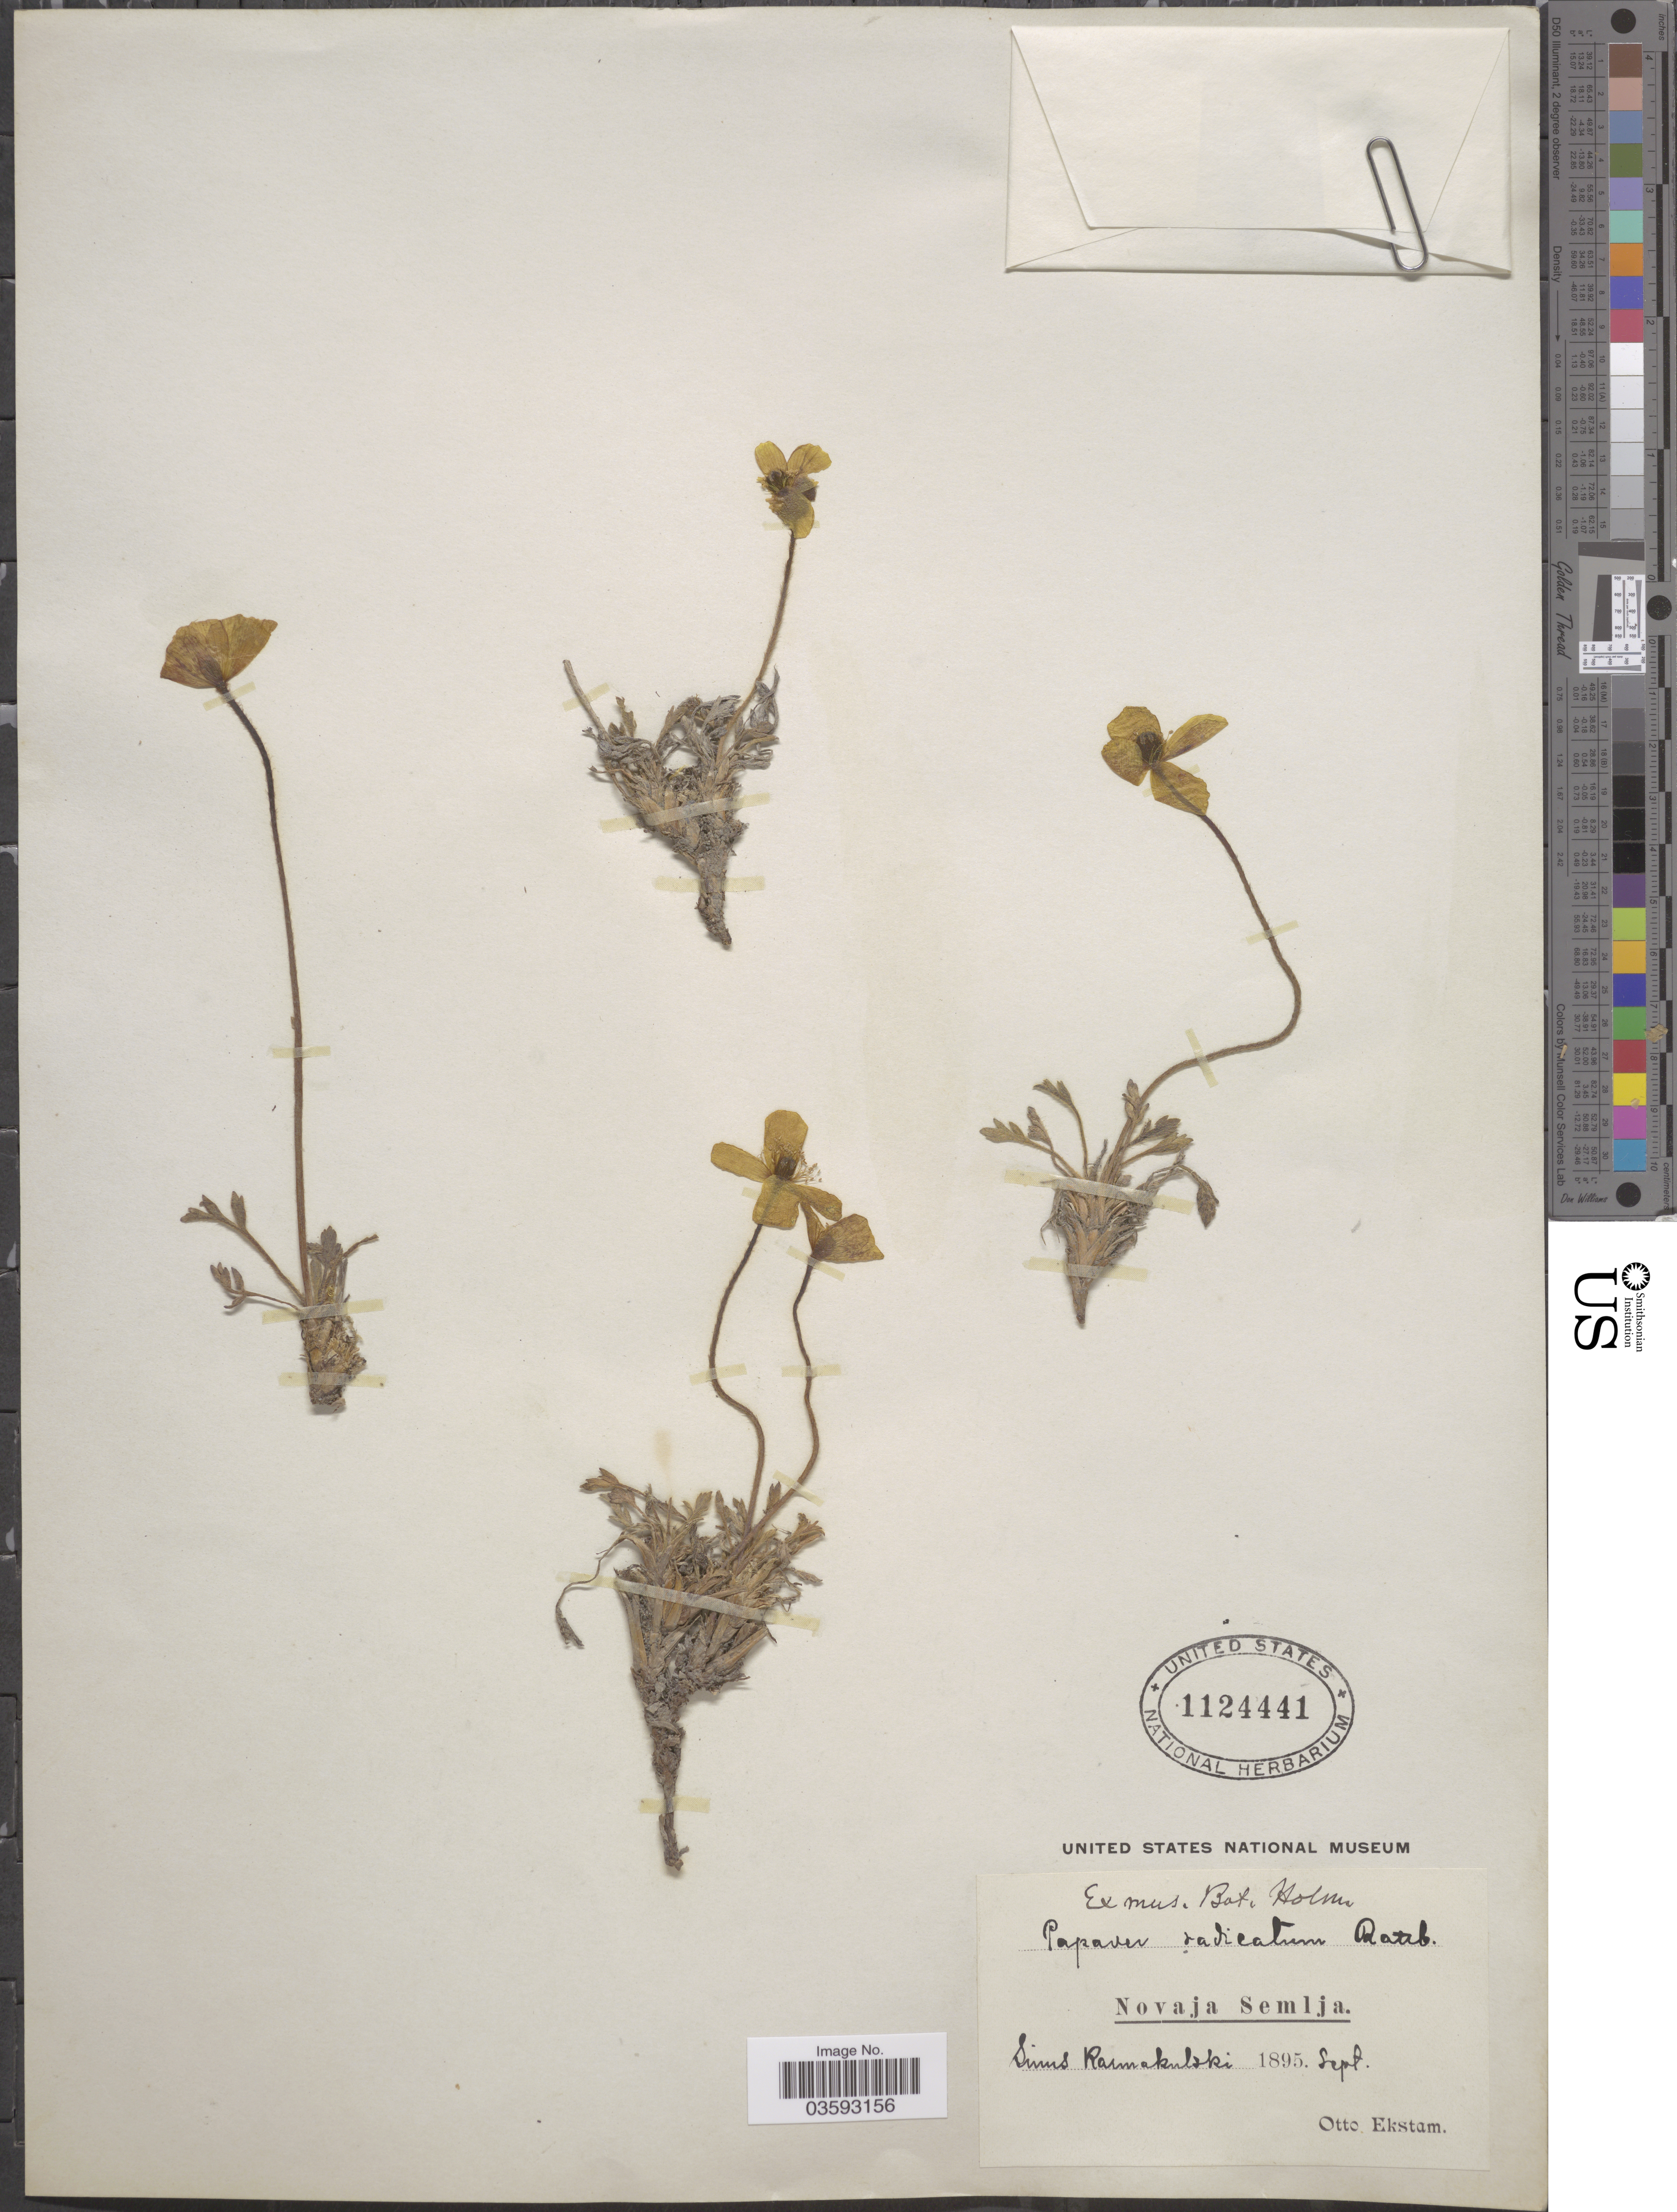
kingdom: Plantae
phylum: Tracheophyta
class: Magnoliopsida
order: Ranunculales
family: Papaveraceae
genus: Papaver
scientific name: Papaver radicatum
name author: Rottb.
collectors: O. Ekstam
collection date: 1895-09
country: Russian Federation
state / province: Arkhangelsk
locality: Novaja Semlja. Sinus Rarmakulski.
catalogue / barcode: US 1124441